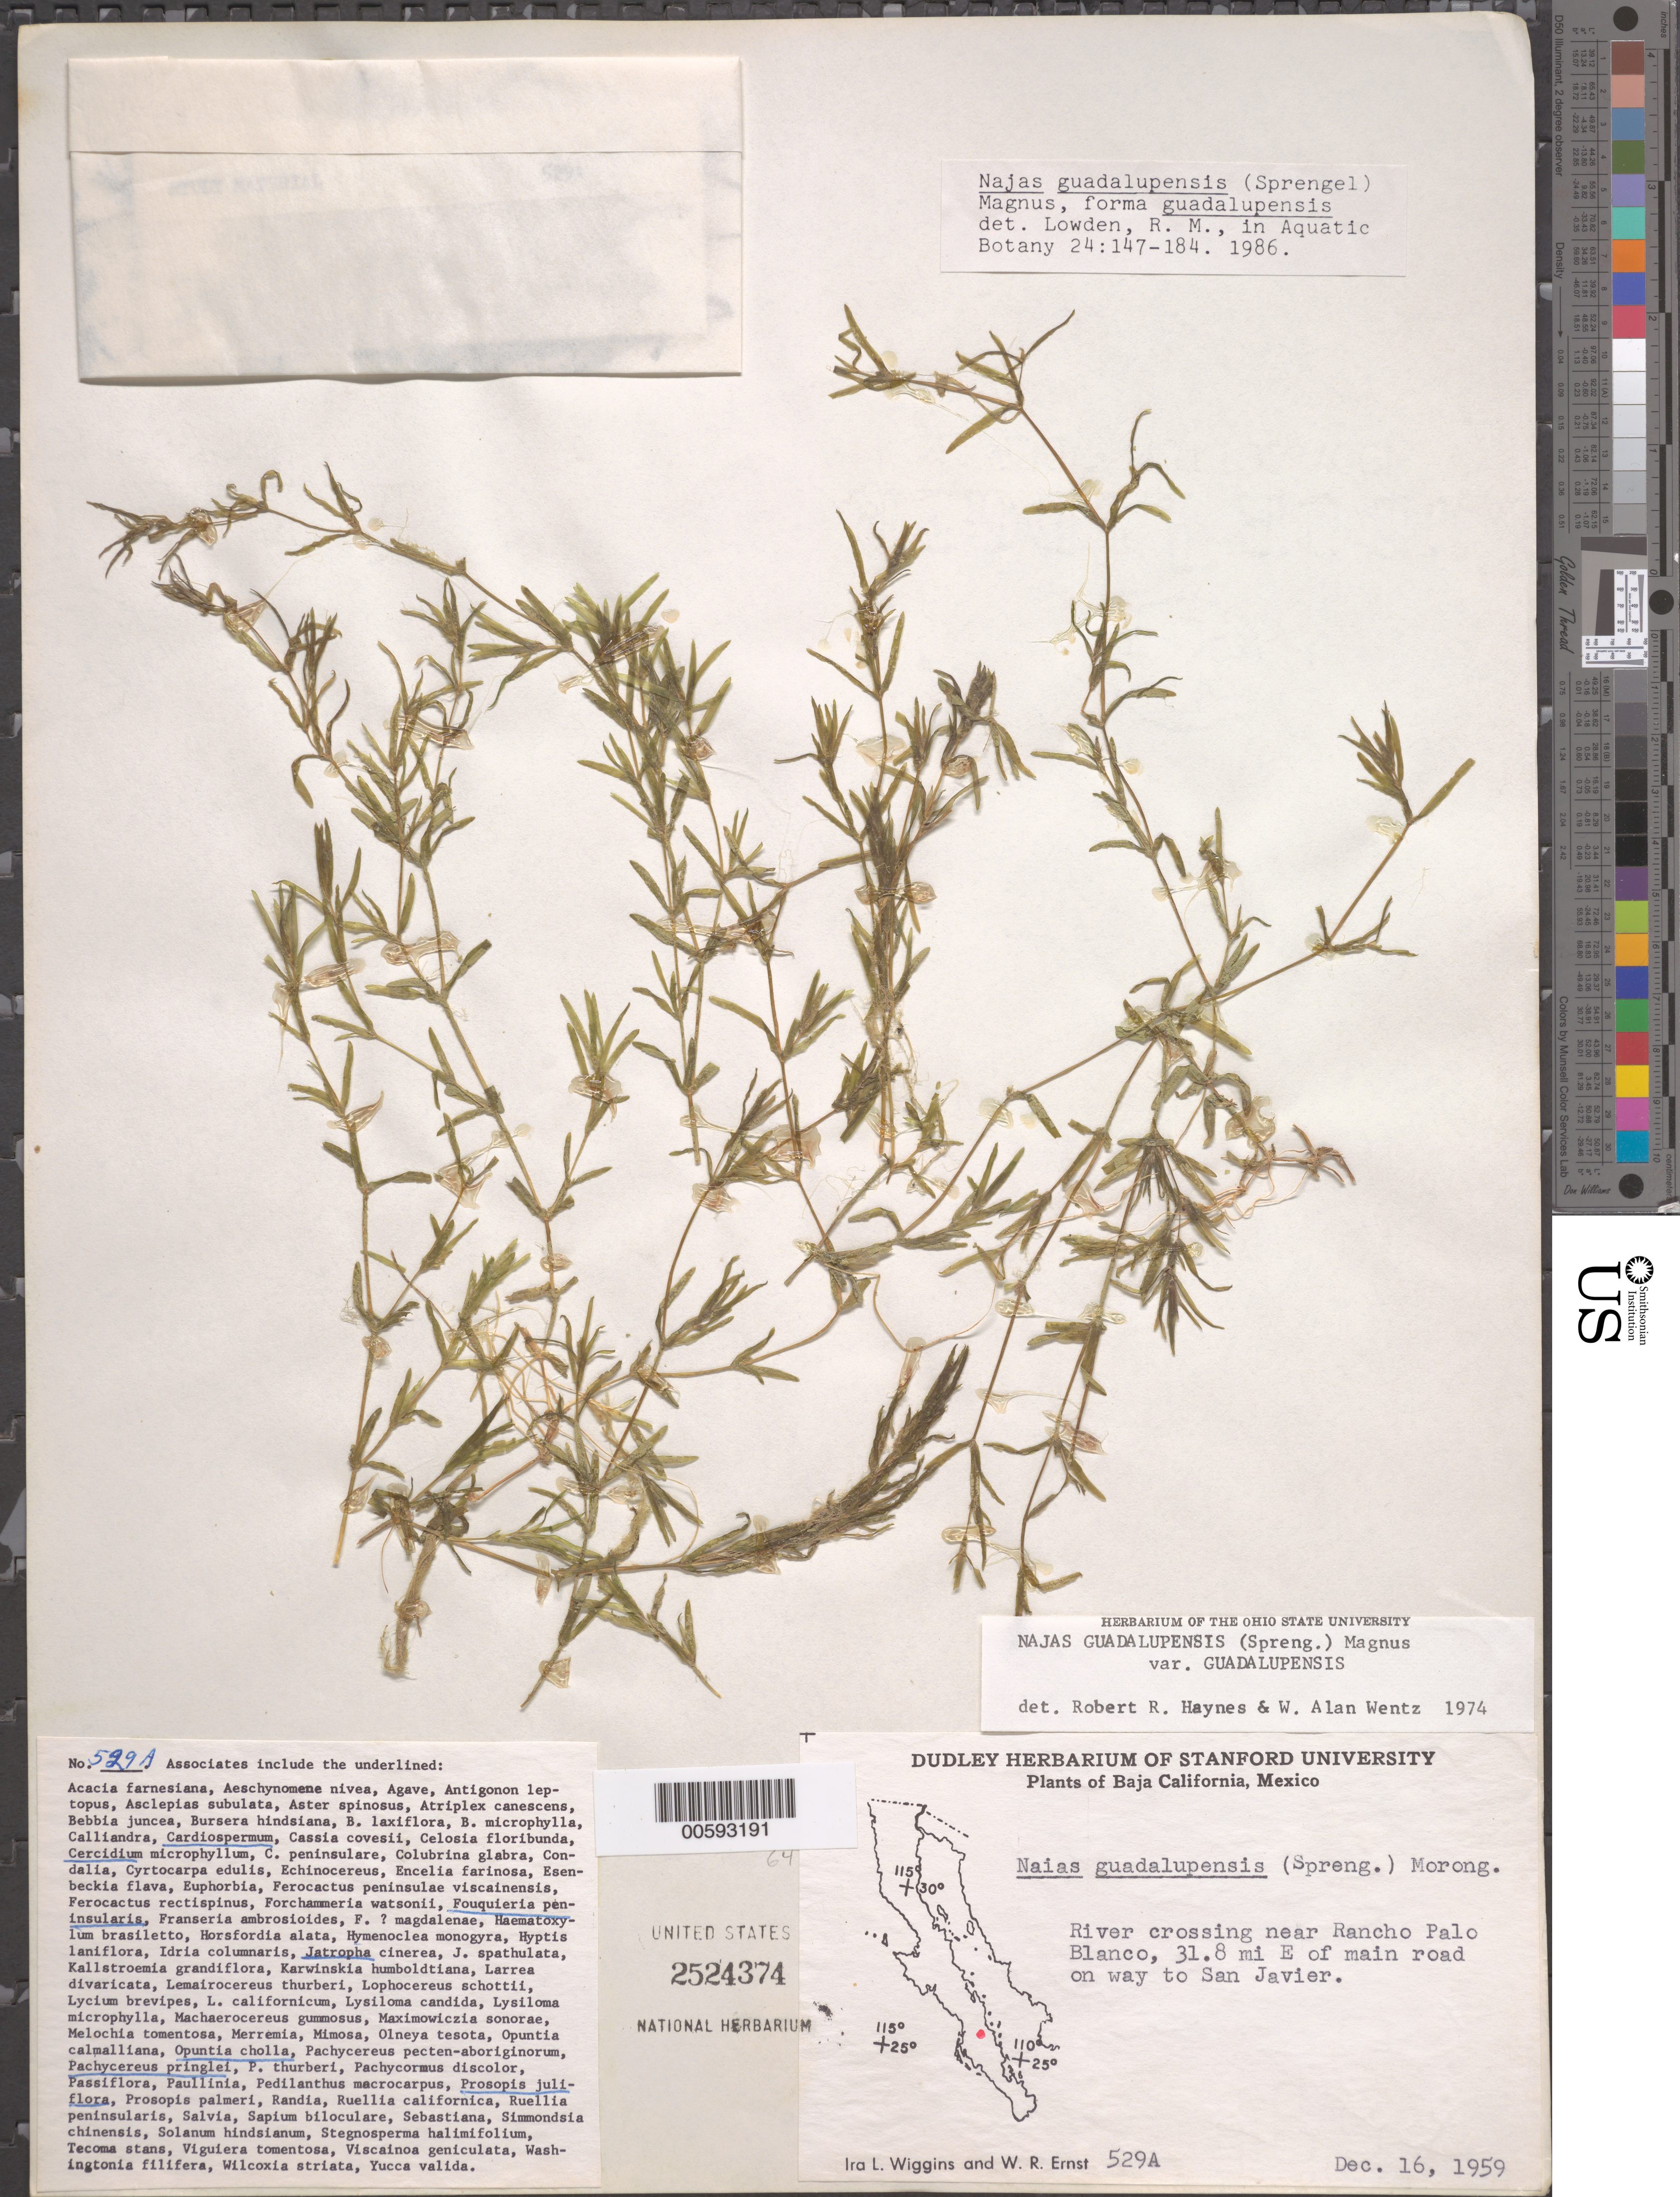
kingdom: Plantae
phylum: Tracheophyta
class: Liliopsida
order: Alismatales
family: Hydrocharitaceae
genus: Najas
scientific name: Najas guadalupensis var. guadalupensis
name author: (Spreng.) Magnus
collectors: I. L. Wiggins & W. R. Ernst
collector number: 529a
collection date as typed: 16 Dec 1959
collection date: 1959-12-16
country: Mexico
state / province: Baja California Sur (?)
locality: Near Rancho Palo Blanco, road to San Javier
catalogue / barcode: US 2524374